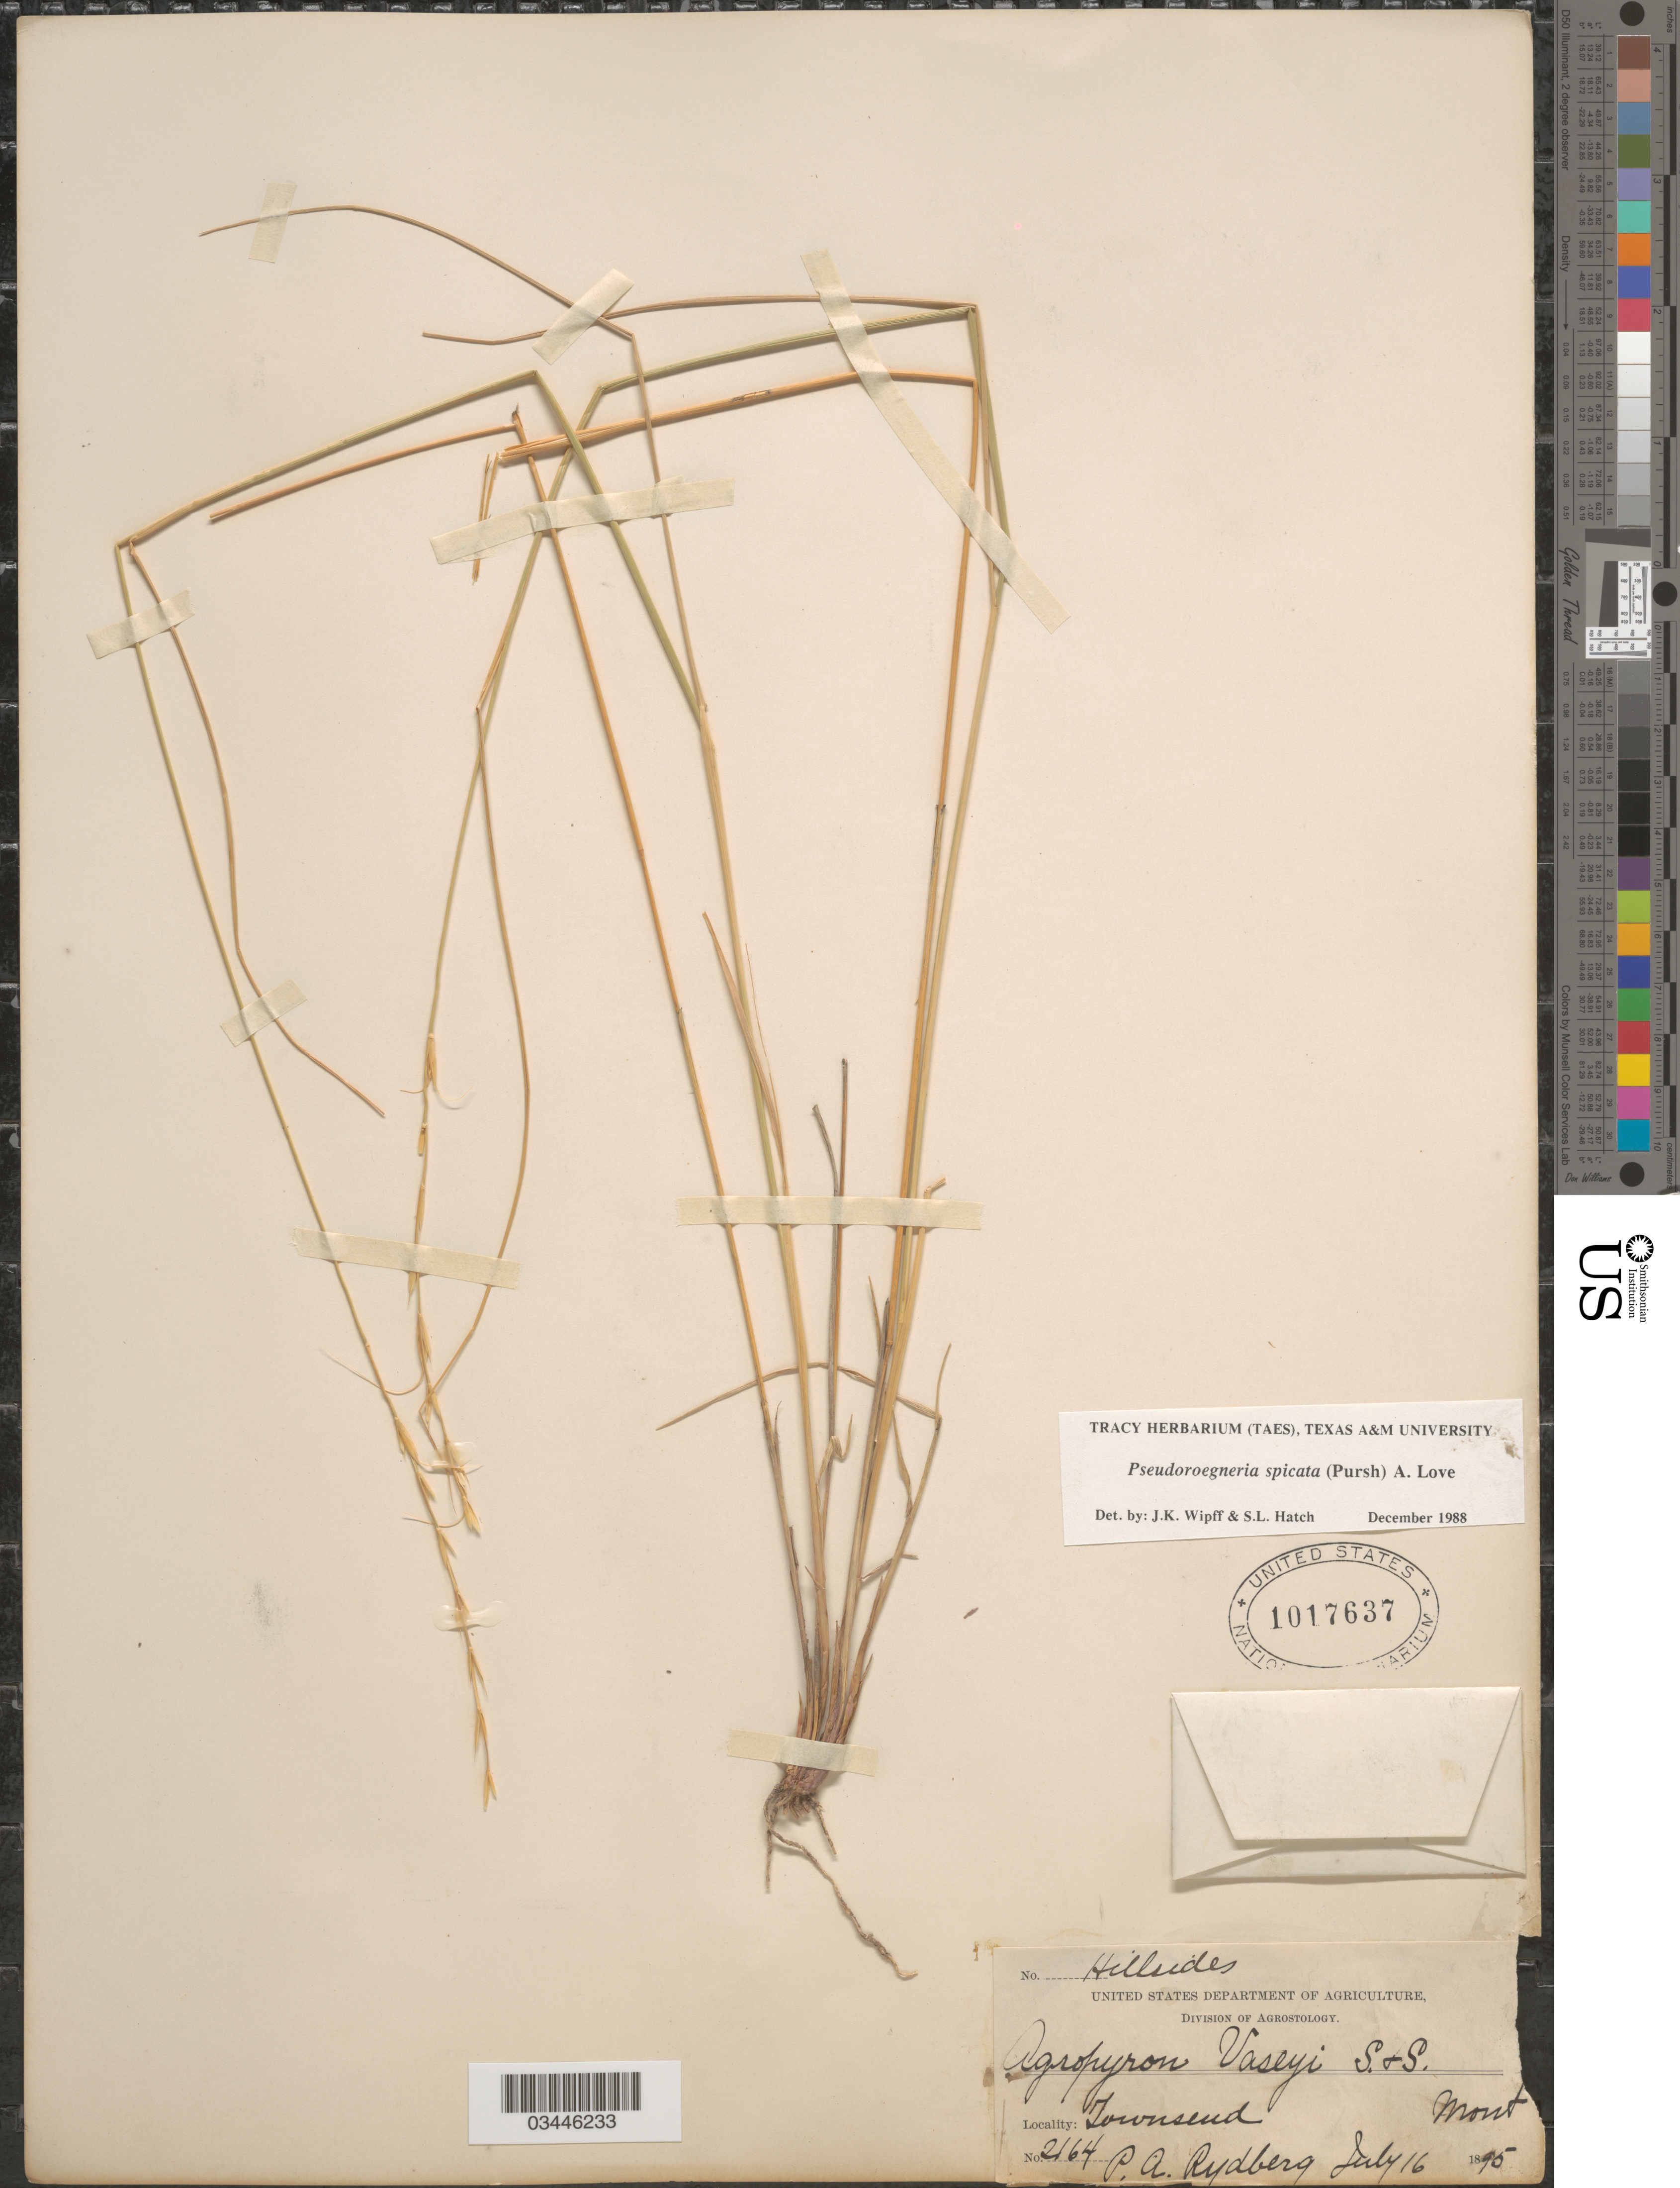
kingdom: Plantae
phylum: Tracheophyta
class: Liliopsida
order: Poales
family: Poaceae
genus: Pseudoroegneria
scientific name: Pseudoroegneria spicata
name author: (Pursh) Á. Löve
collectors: P. A. Rydberg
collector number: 2164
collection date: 1895-07-16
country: United States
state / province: Montana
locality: Townsend.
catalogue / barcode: US 1017637